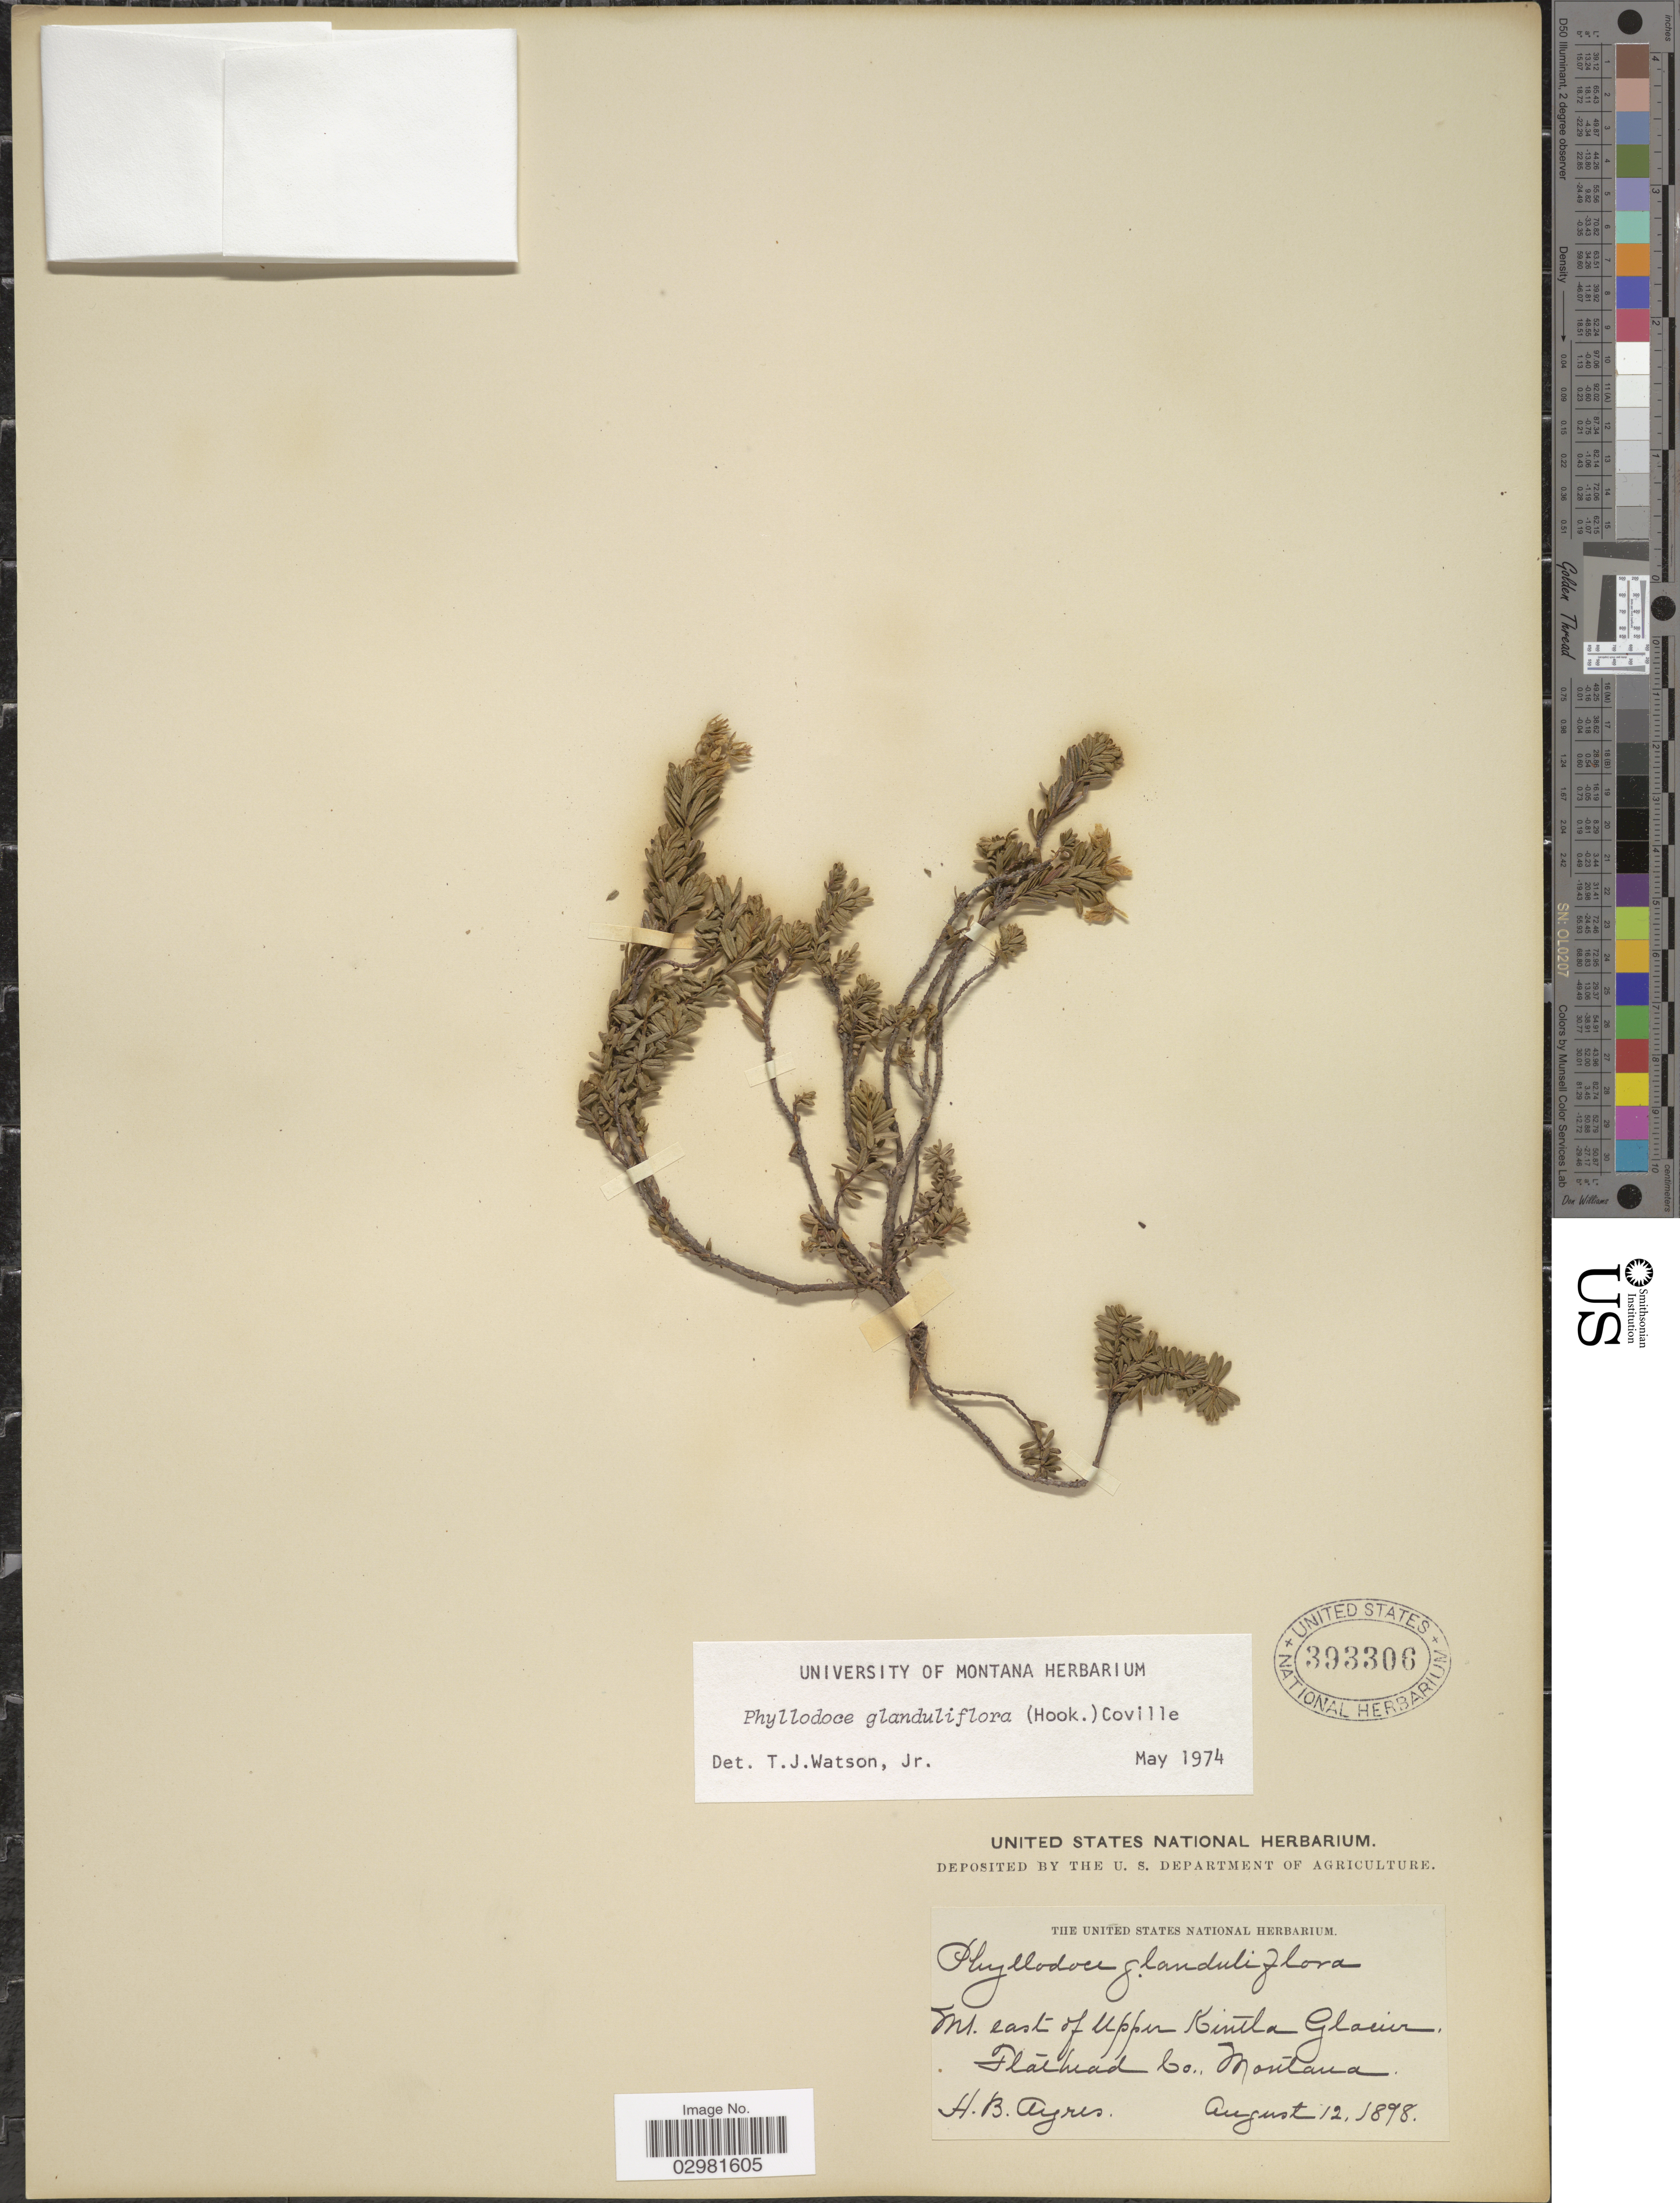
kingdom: Plantae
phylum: Tracheophyta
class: Magnoliopsida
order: Ericales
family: Ericaceae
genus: Phyllodoce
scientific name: Phyllodoce glanduliflora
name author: (Hook.) Coville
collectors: H. Ayres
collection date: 1898-08-12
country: United States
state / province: Montana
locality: Mt. east of Upper Kintla Glacier, Flathead Co.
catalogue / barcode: US 393306